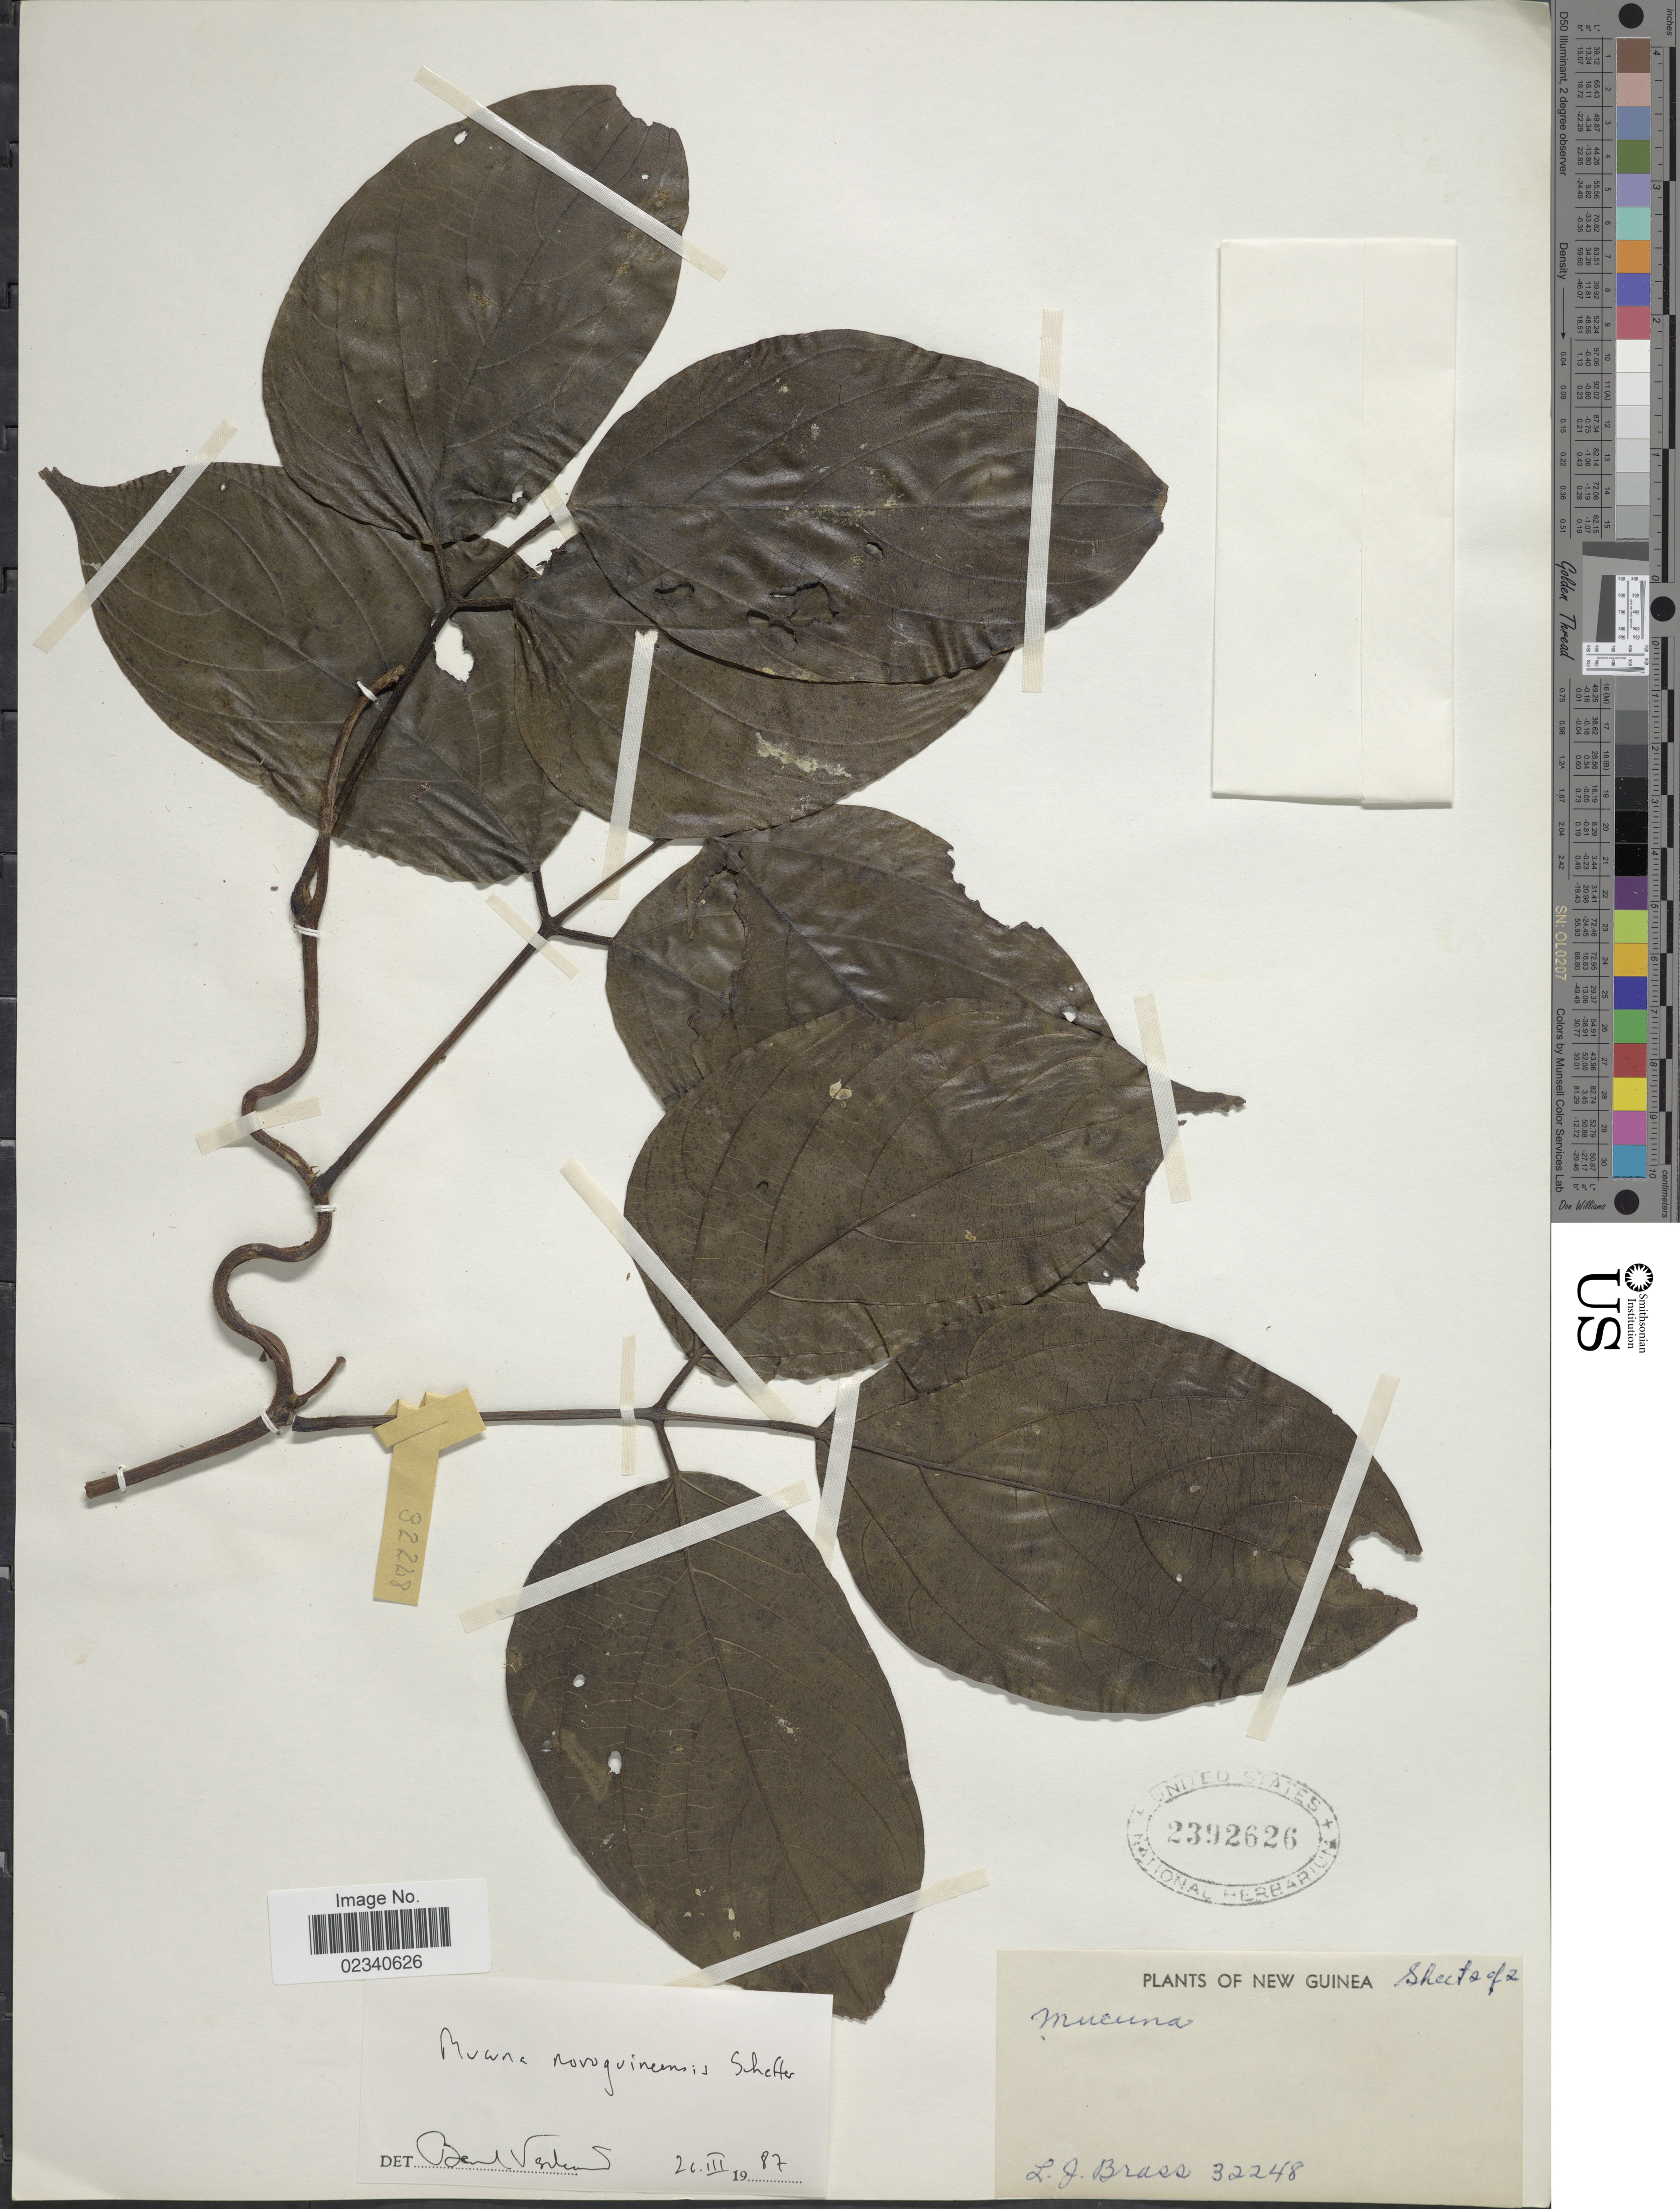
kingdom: Plantae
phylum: Tracheophyta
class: Magnoliopsida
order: Fabales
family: Fabaceae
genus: Mucuna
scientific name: Mucuna nova-guineensis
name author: Scheff.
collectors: L. J. Brass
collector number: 32248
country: Papua New Guinea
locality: New Guinea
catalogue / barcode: US 2392626